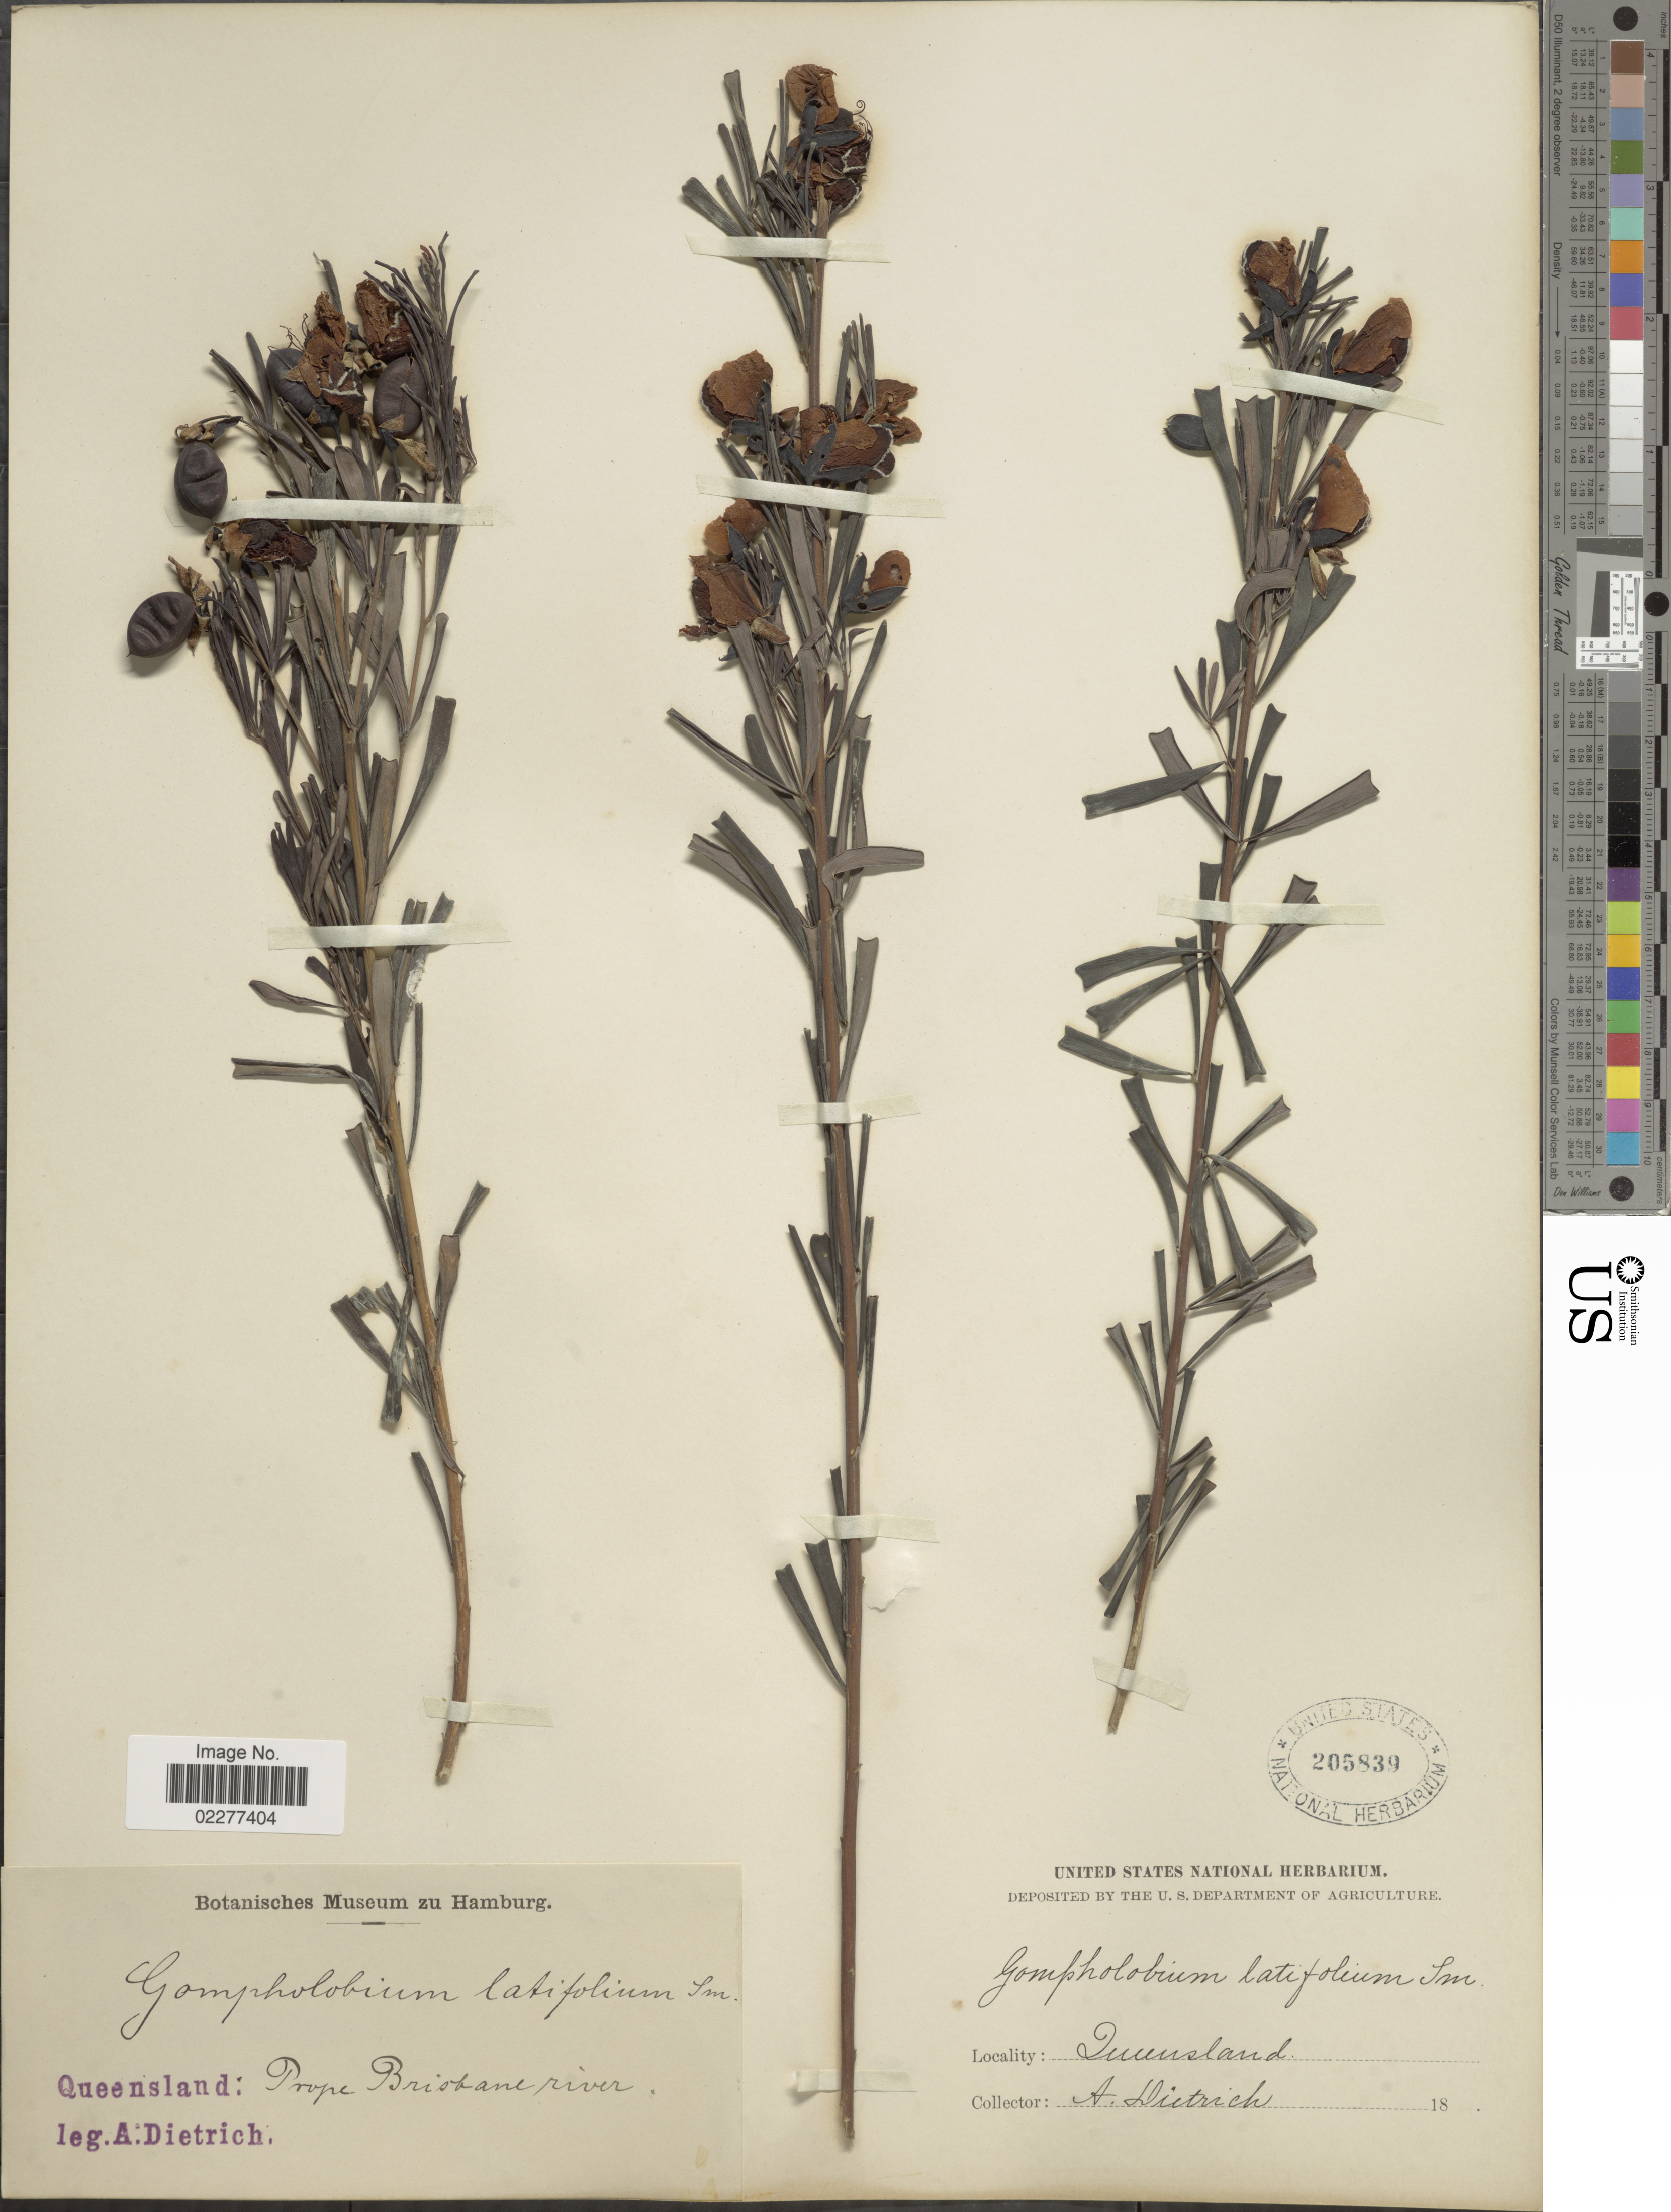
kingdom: Plantae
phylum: Tracheophyta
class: Magnoliopsida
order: Fabales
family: Fabaceae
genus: Gompholobium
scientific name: Gompholobium latifolium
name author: Sm.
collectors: A. Dietrich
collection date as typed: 18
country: Australia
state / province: Queensland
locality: Prope Brisbane river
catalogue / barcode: US 205839